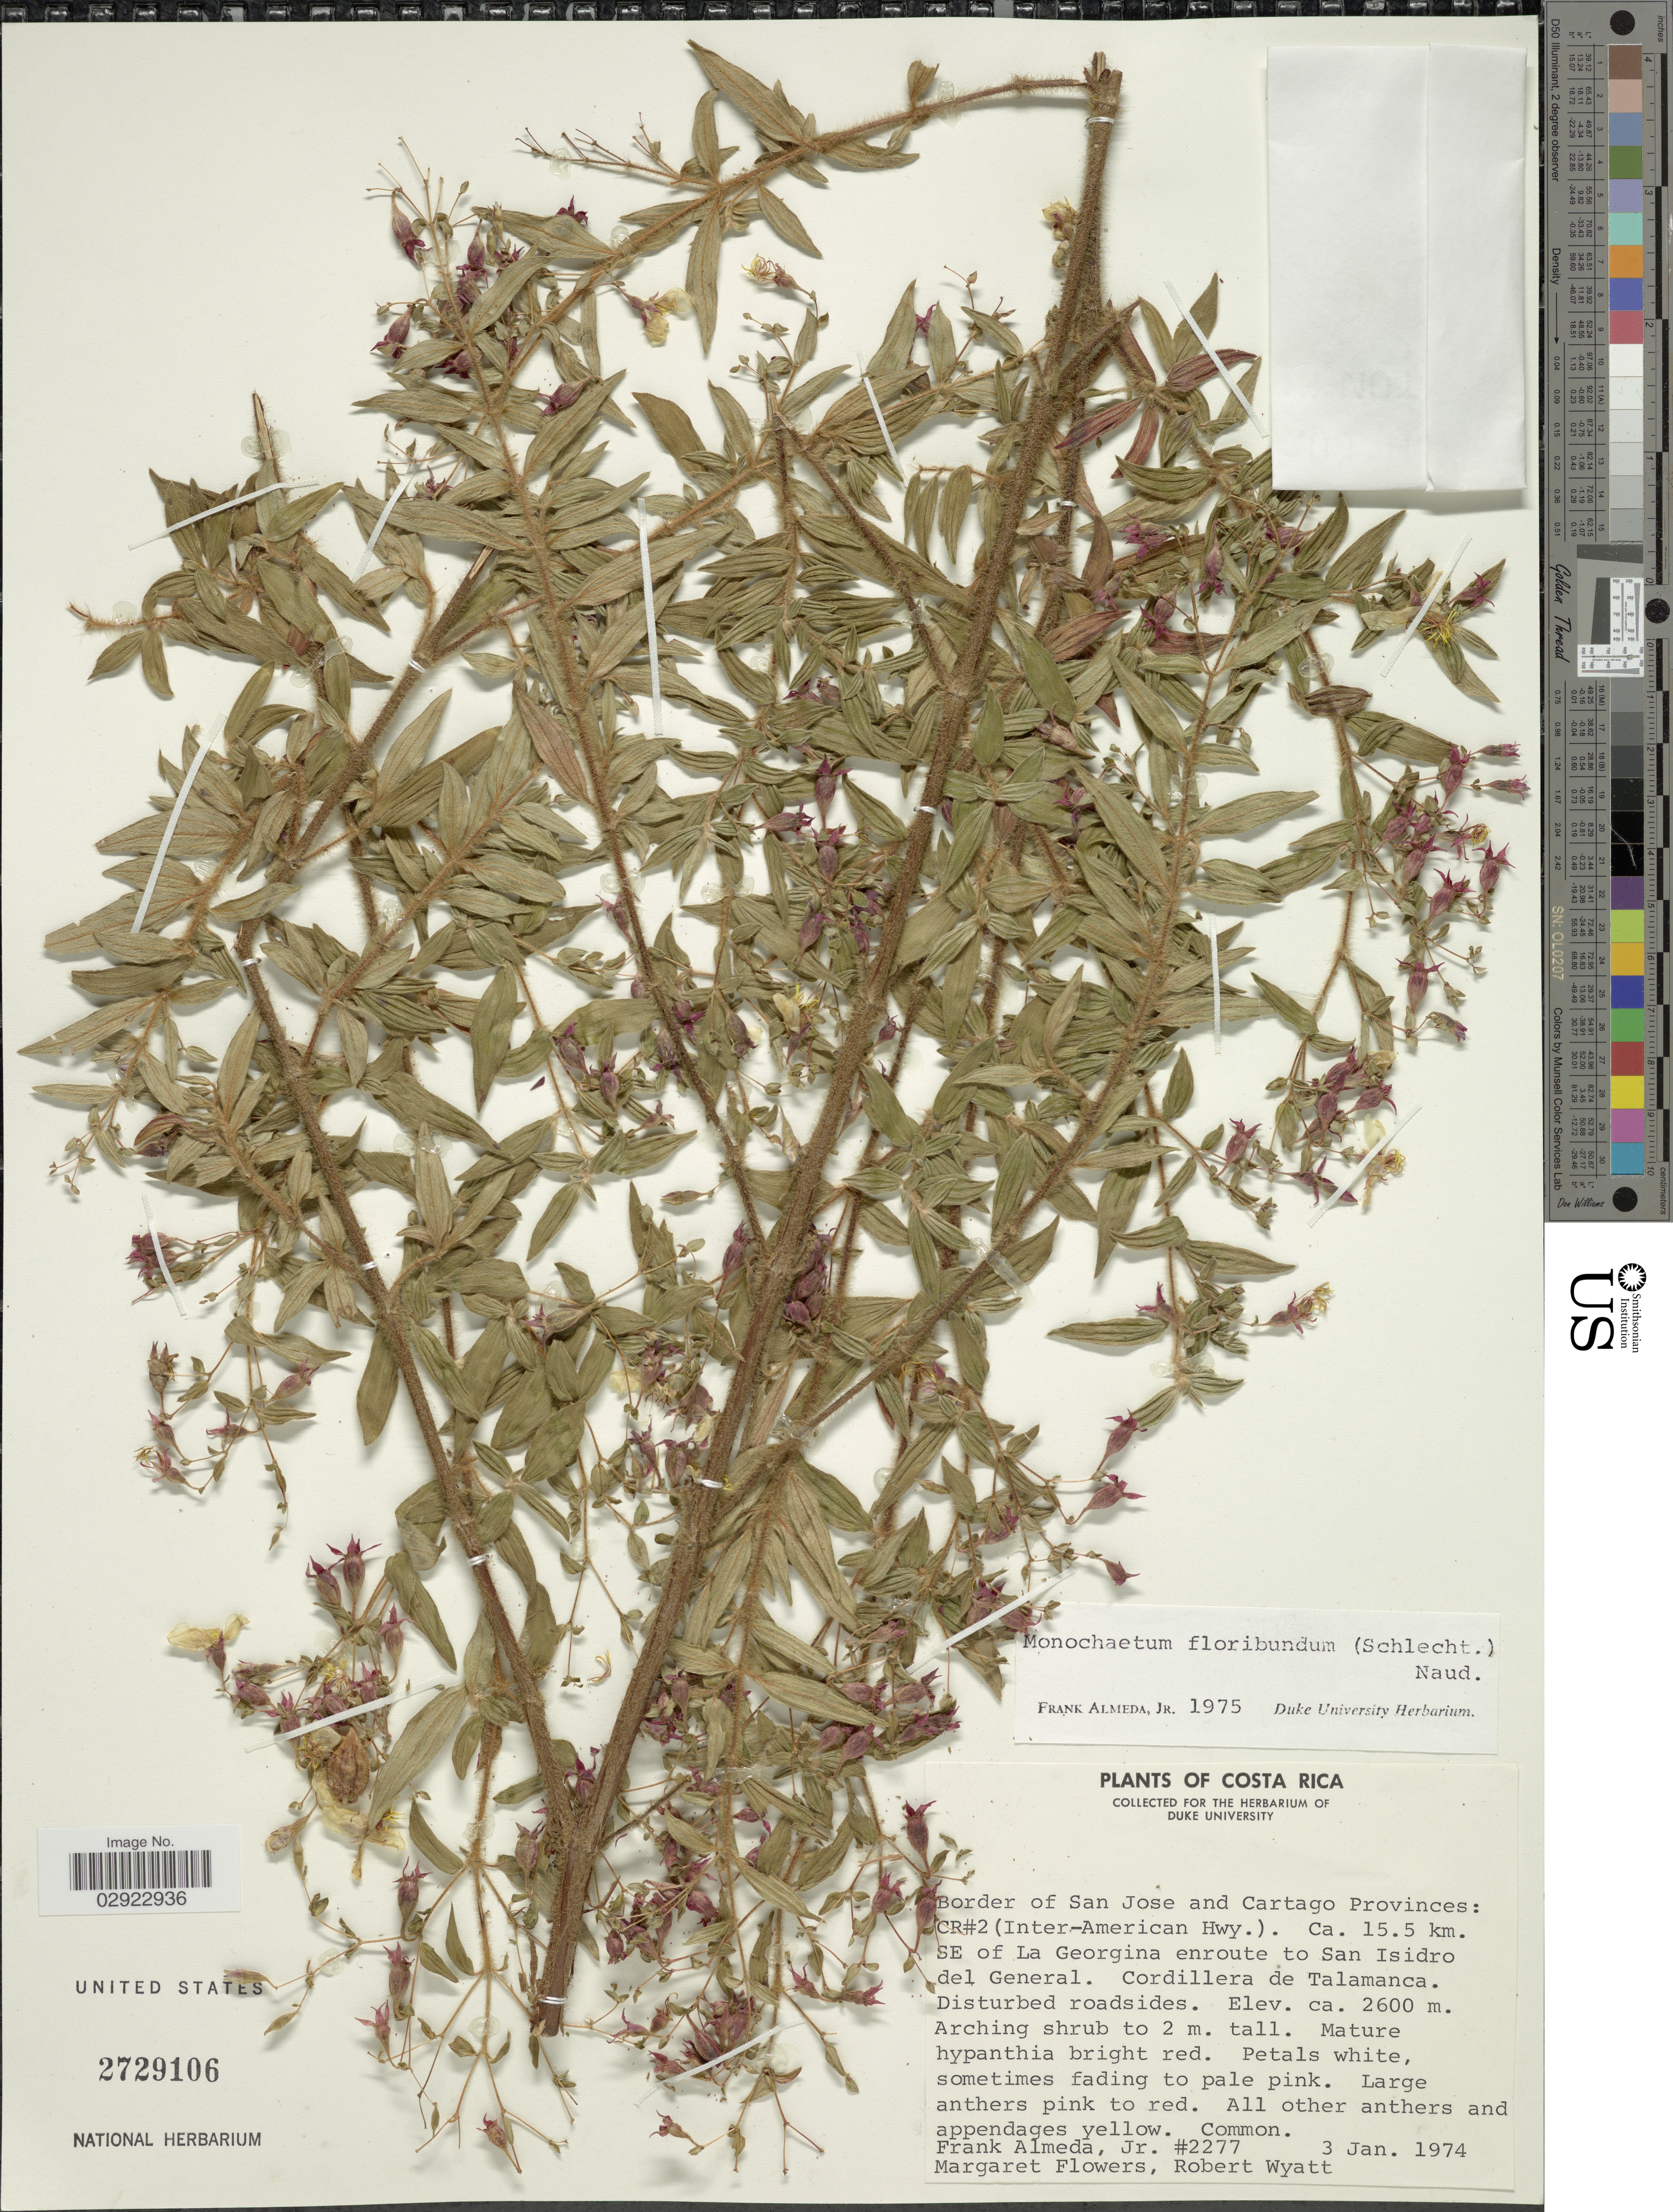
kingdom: Plantae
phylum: Tracheophyta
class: Magnoliopsida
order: Myrtales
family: Melastomataceae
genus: Monochaetum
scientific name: Monochaetum floribundum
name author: (Schltdl.) Naudin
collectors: F. Almeda, M. Flowers & R. Wyatt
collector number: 2277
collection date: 1974-01-03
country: Costa Rica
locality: Border of San Jose and Cartago Provinces: CR#2 (Inter-American Hwy.). Ca. 15.5 km. SE of La Georgina enroute to San Isidro del General. Cordillera de Talamanca.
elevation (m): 2600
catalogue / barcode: US 2729106